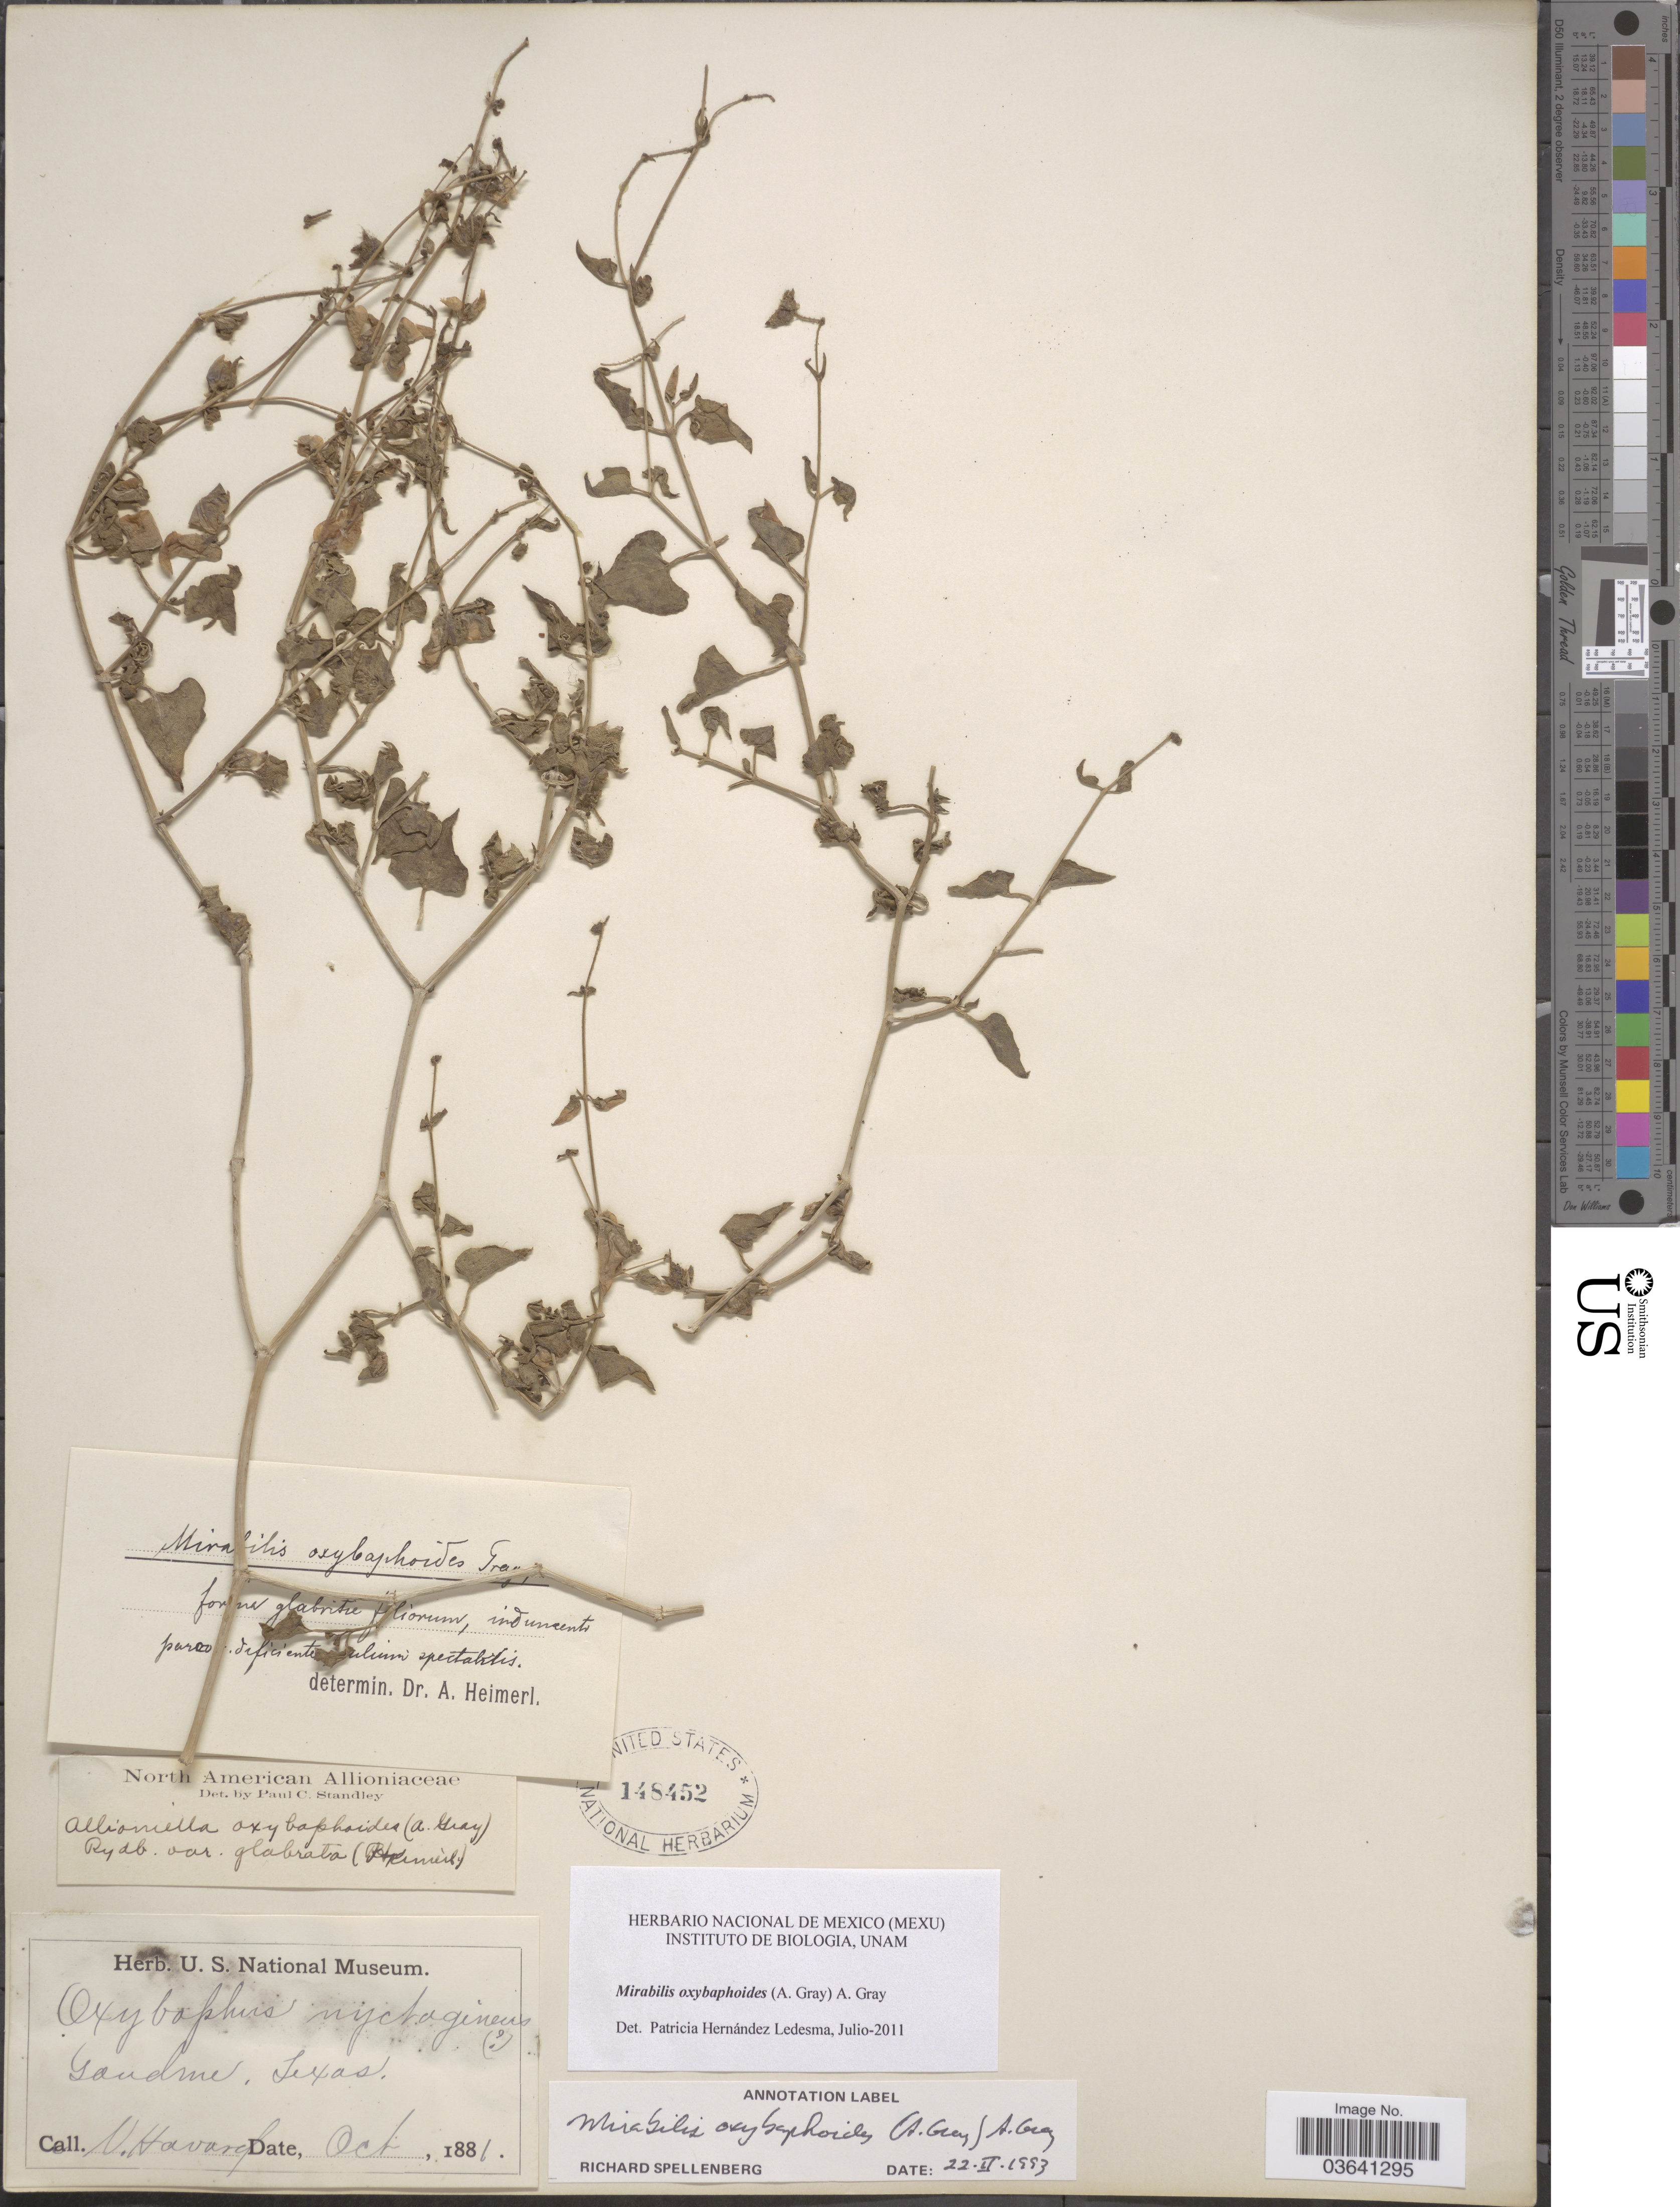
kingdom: Plantae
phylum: Tracheophyta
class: Magnoliopsida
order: Caryophyllales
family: Nyctaginaceae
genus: Mirabilis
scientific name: Mirabilis oxybaphoides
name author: (A. Gray) A. Gray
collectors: V. Havard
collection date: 1881-10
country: United States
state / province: Texas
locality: Gaudme.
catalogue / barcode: US 148452